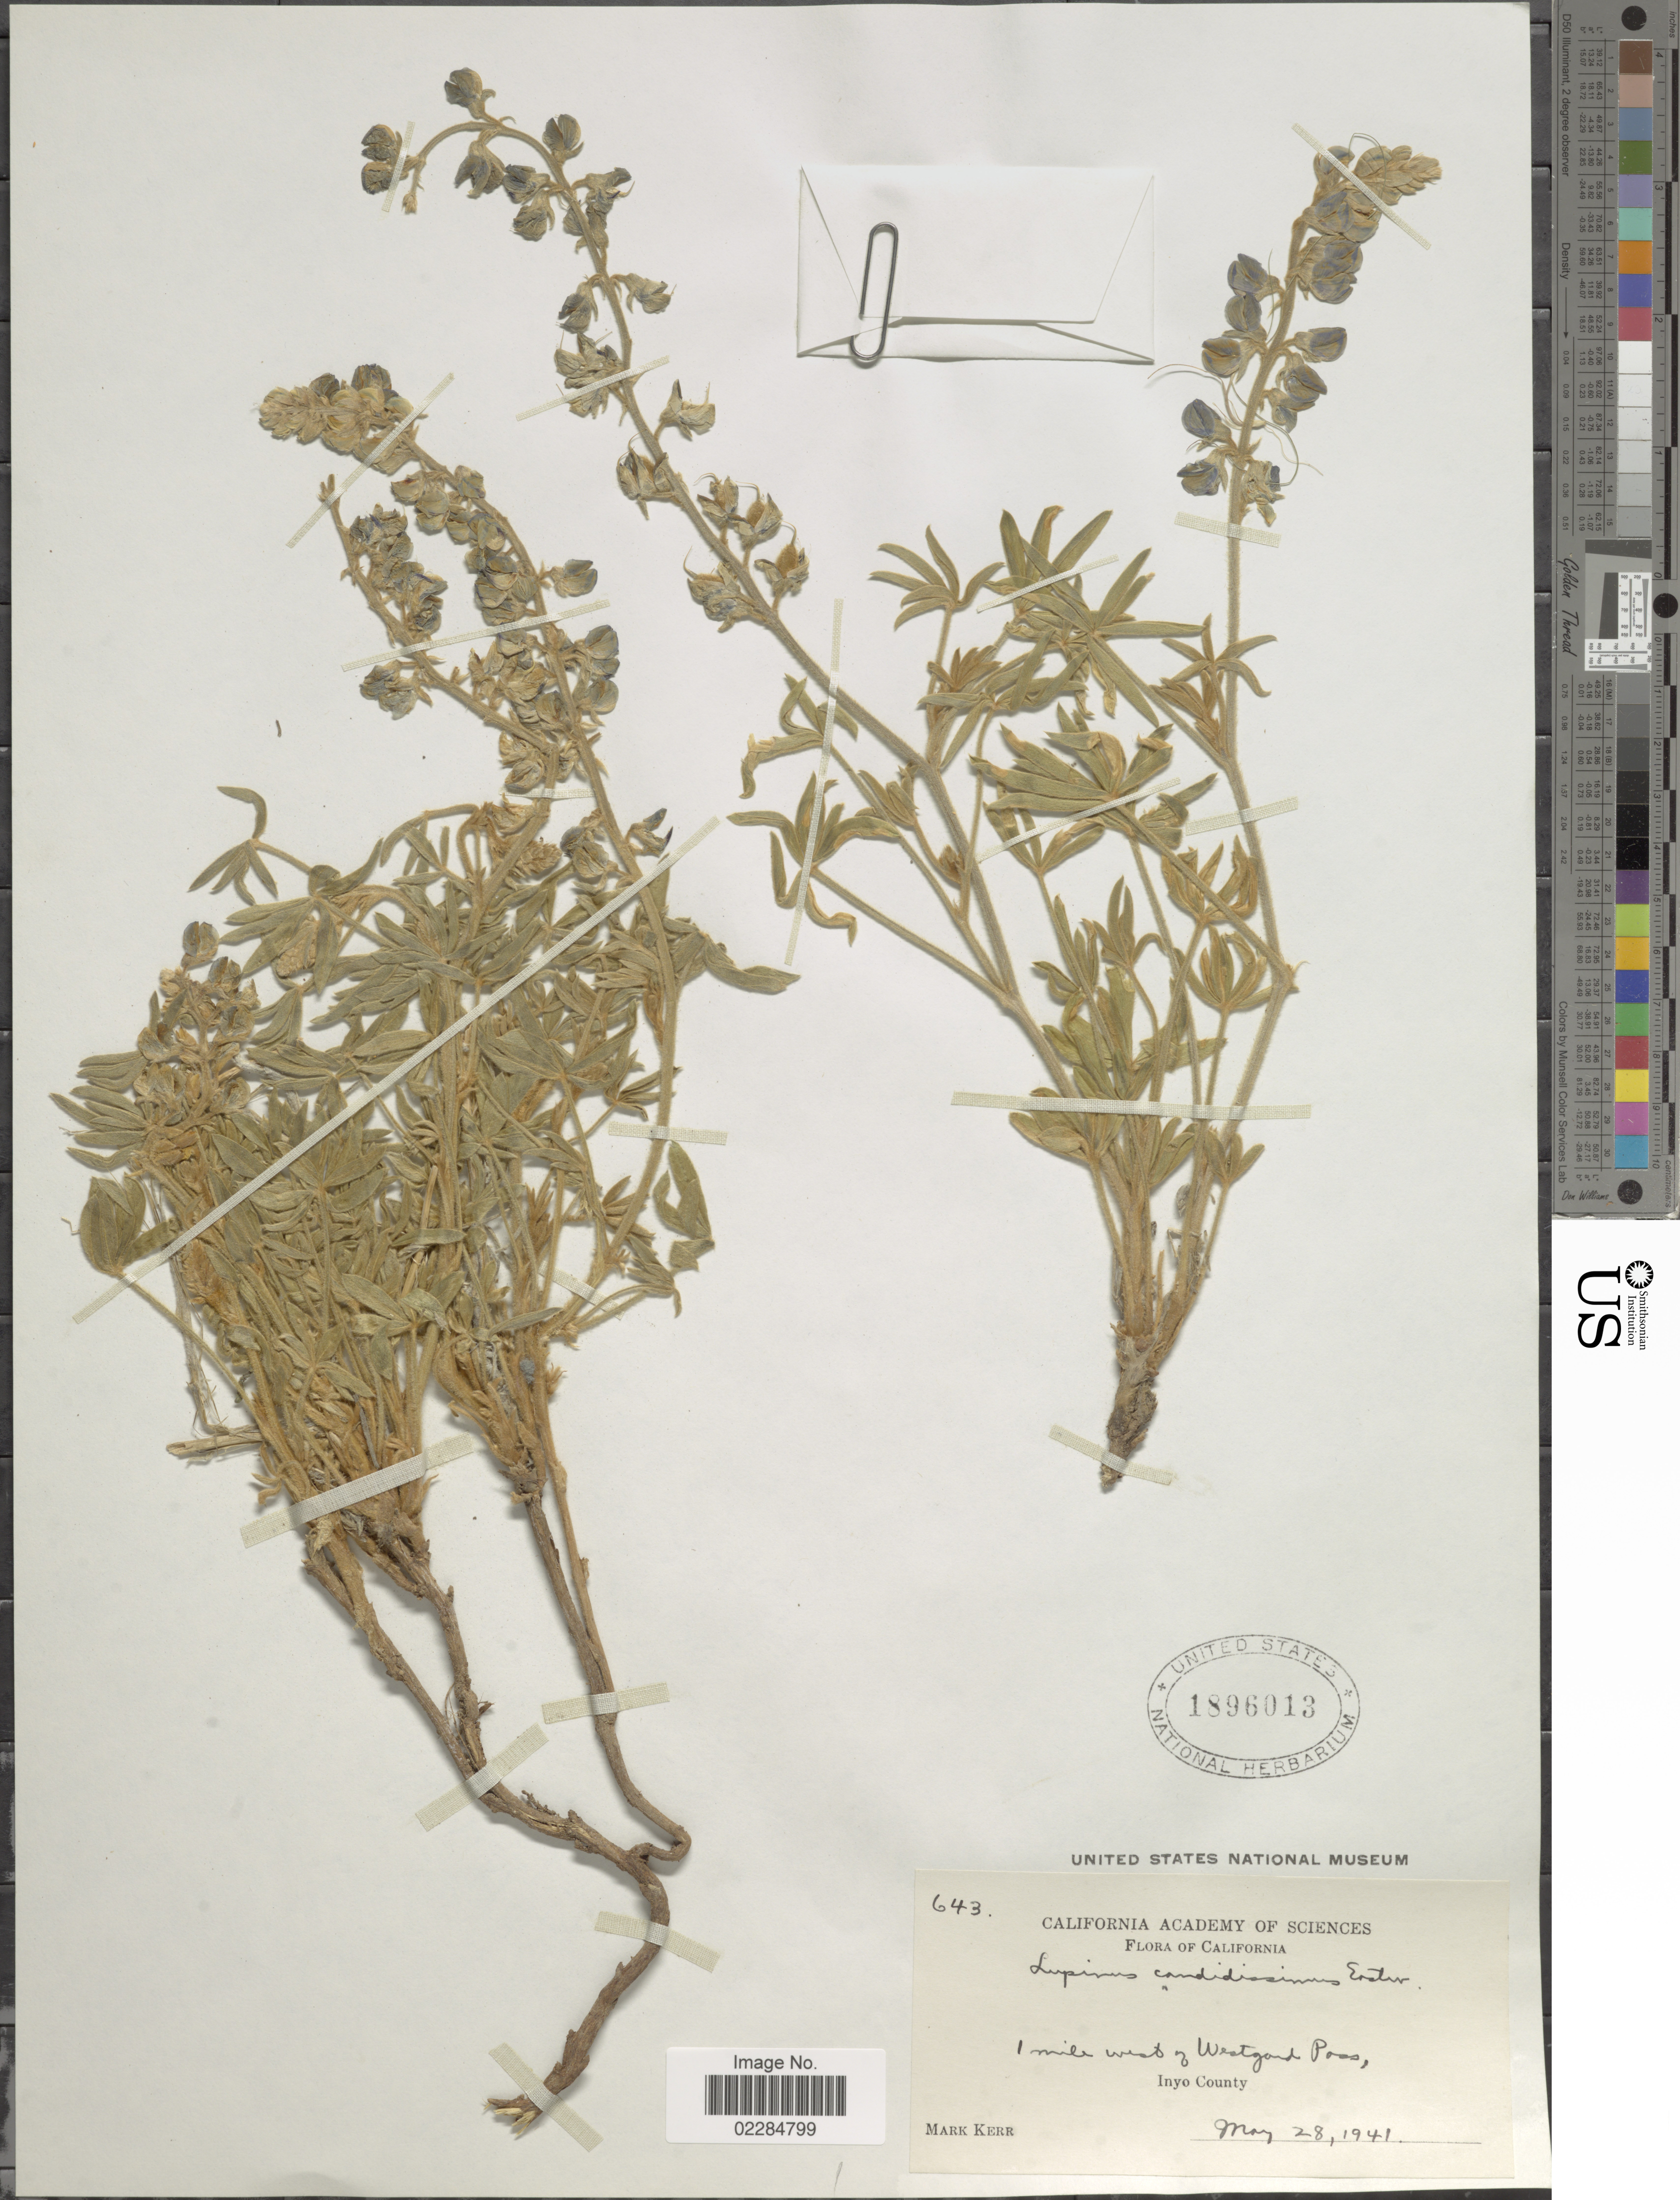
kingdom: Plantae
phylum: Tracheophyta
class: Magnoliopsida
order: Fabales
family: Fabaceae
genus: Lupinus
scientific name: Lupinus candidissimus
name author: Eastw.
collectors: M. Kerr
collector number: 643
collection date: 1941-05-28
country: United States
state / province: California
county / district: Inyo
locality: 1 mile west of Westgard Pass, Inyo County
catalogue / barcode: US 1896013